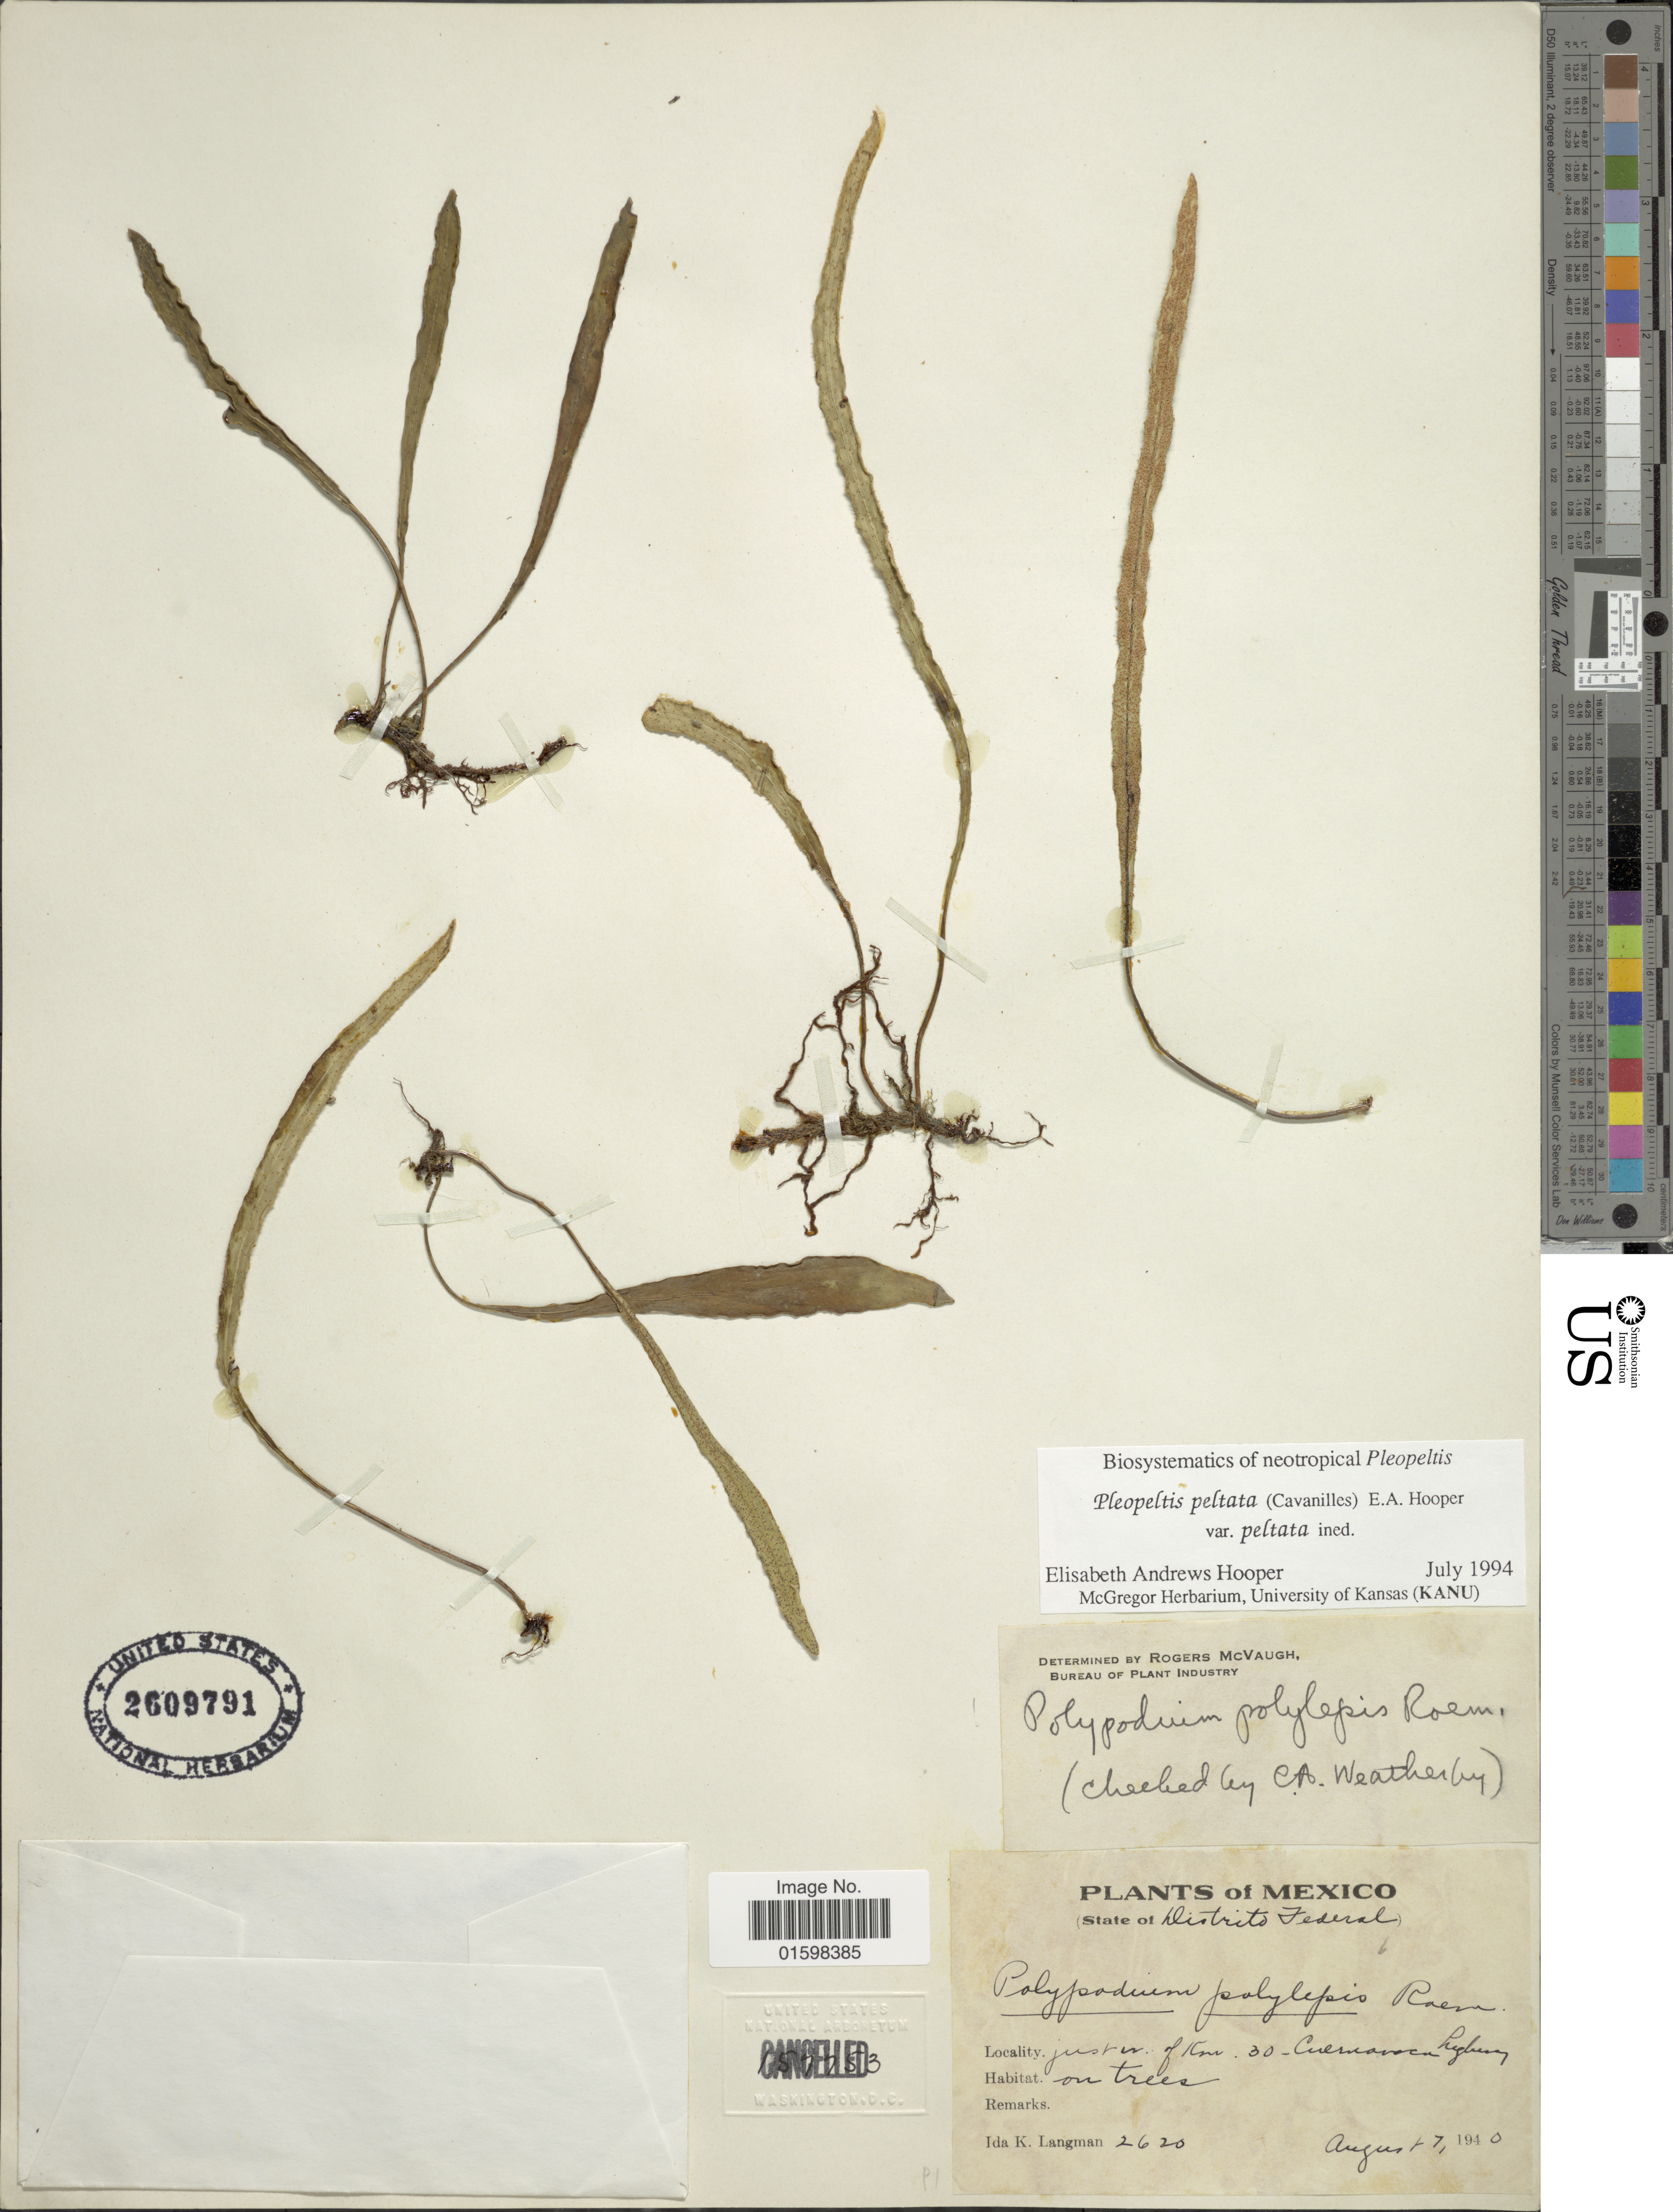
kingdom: Plantae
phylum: Tracheophyta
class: Polypodiopsida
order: Polypodiales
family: Polypodiaceae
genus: Pleopeltis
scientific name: Pleopeltis polylepis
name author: (Roem. ex Kunze) T. Moore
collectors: I. K. Langman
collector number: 2620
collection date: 1940-08-07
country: Mexico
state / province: Distrito Federal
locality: Just w. of km. 30 - Cuernavaca Highway, state of Distrito Federal.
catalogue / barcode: US 2609791